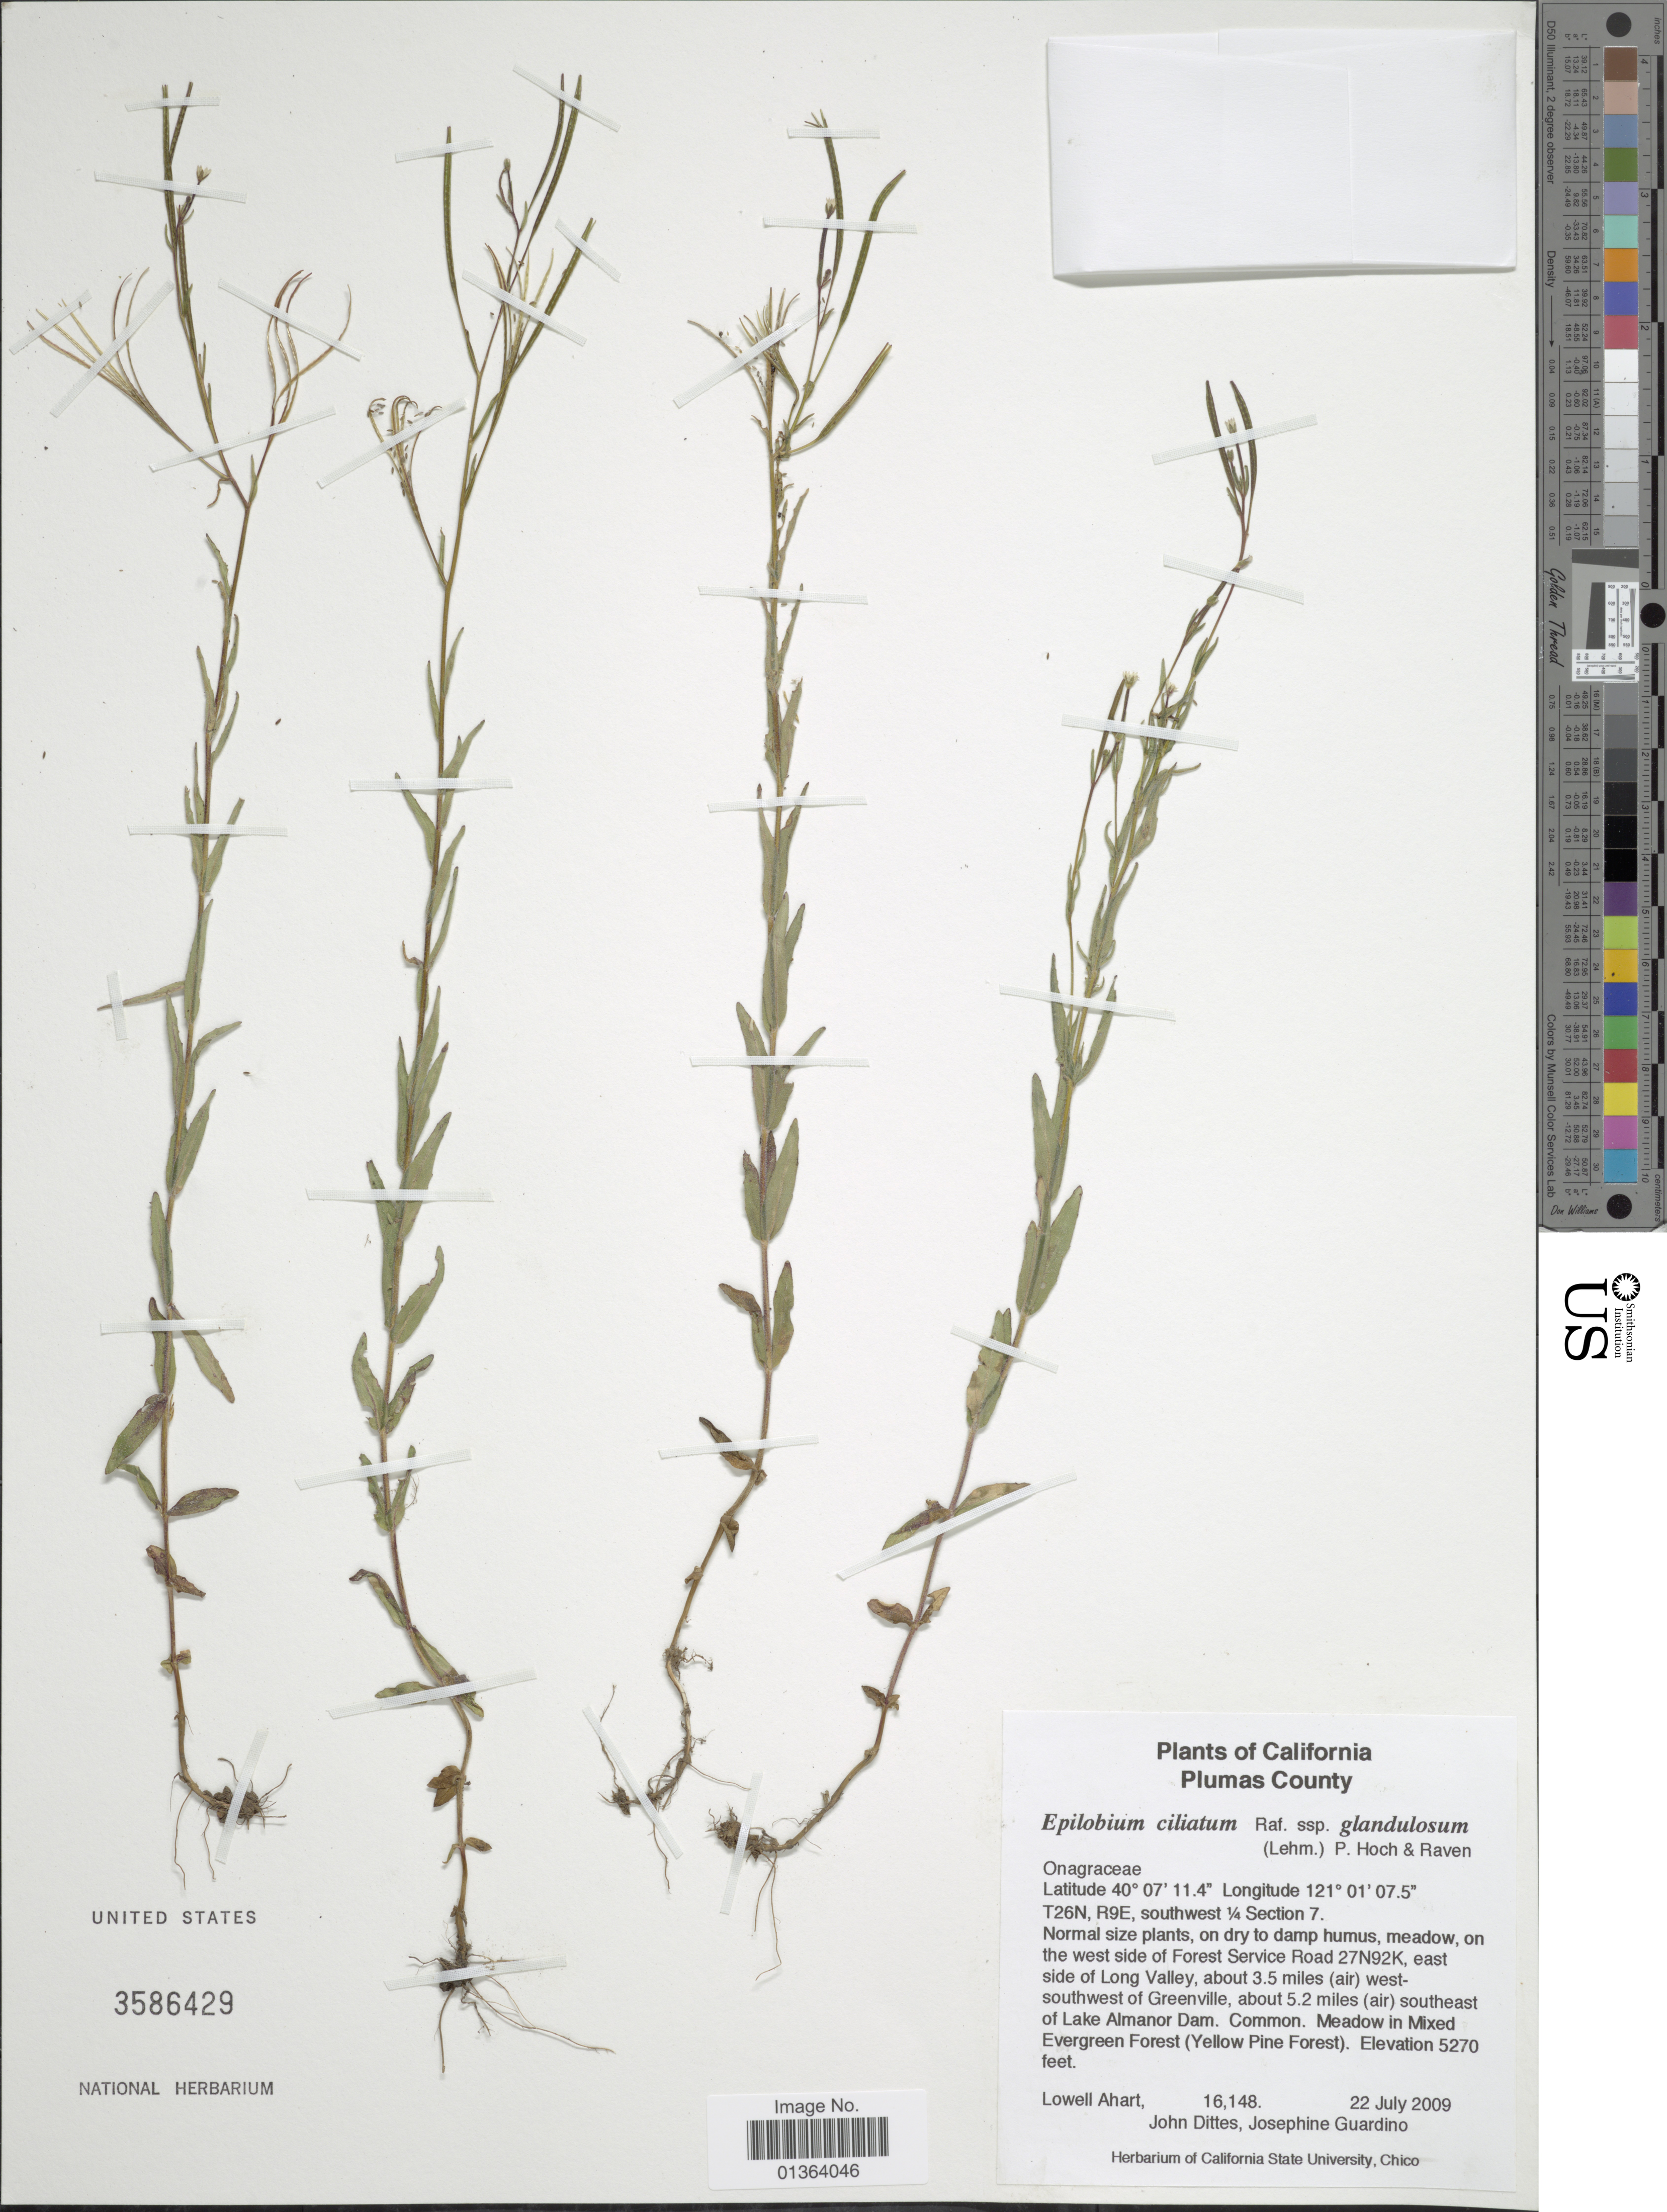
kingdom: Plantae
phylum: Tracheophyta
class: Magnoliopsida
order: Myrtales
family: Onagraceae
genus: Epilobium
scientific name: Epilobium ciliatum subsp. glandulosum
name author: (Lehm.) Hoch & P.H. Raven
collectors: L. Ahart, J. Dittes & J. Guardino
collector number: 16148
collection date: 2009-07-22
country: United States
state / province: California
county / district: Plumas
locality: Plumas County. On the West side of Forest Service Road 27N92K, East side of Long Valley, about 3.5 miles (air) west-southwest of Greenville, about 5.2 miles (air) southeast of Lake Almanor Dam.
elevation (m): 1606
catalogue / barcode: US 3586429